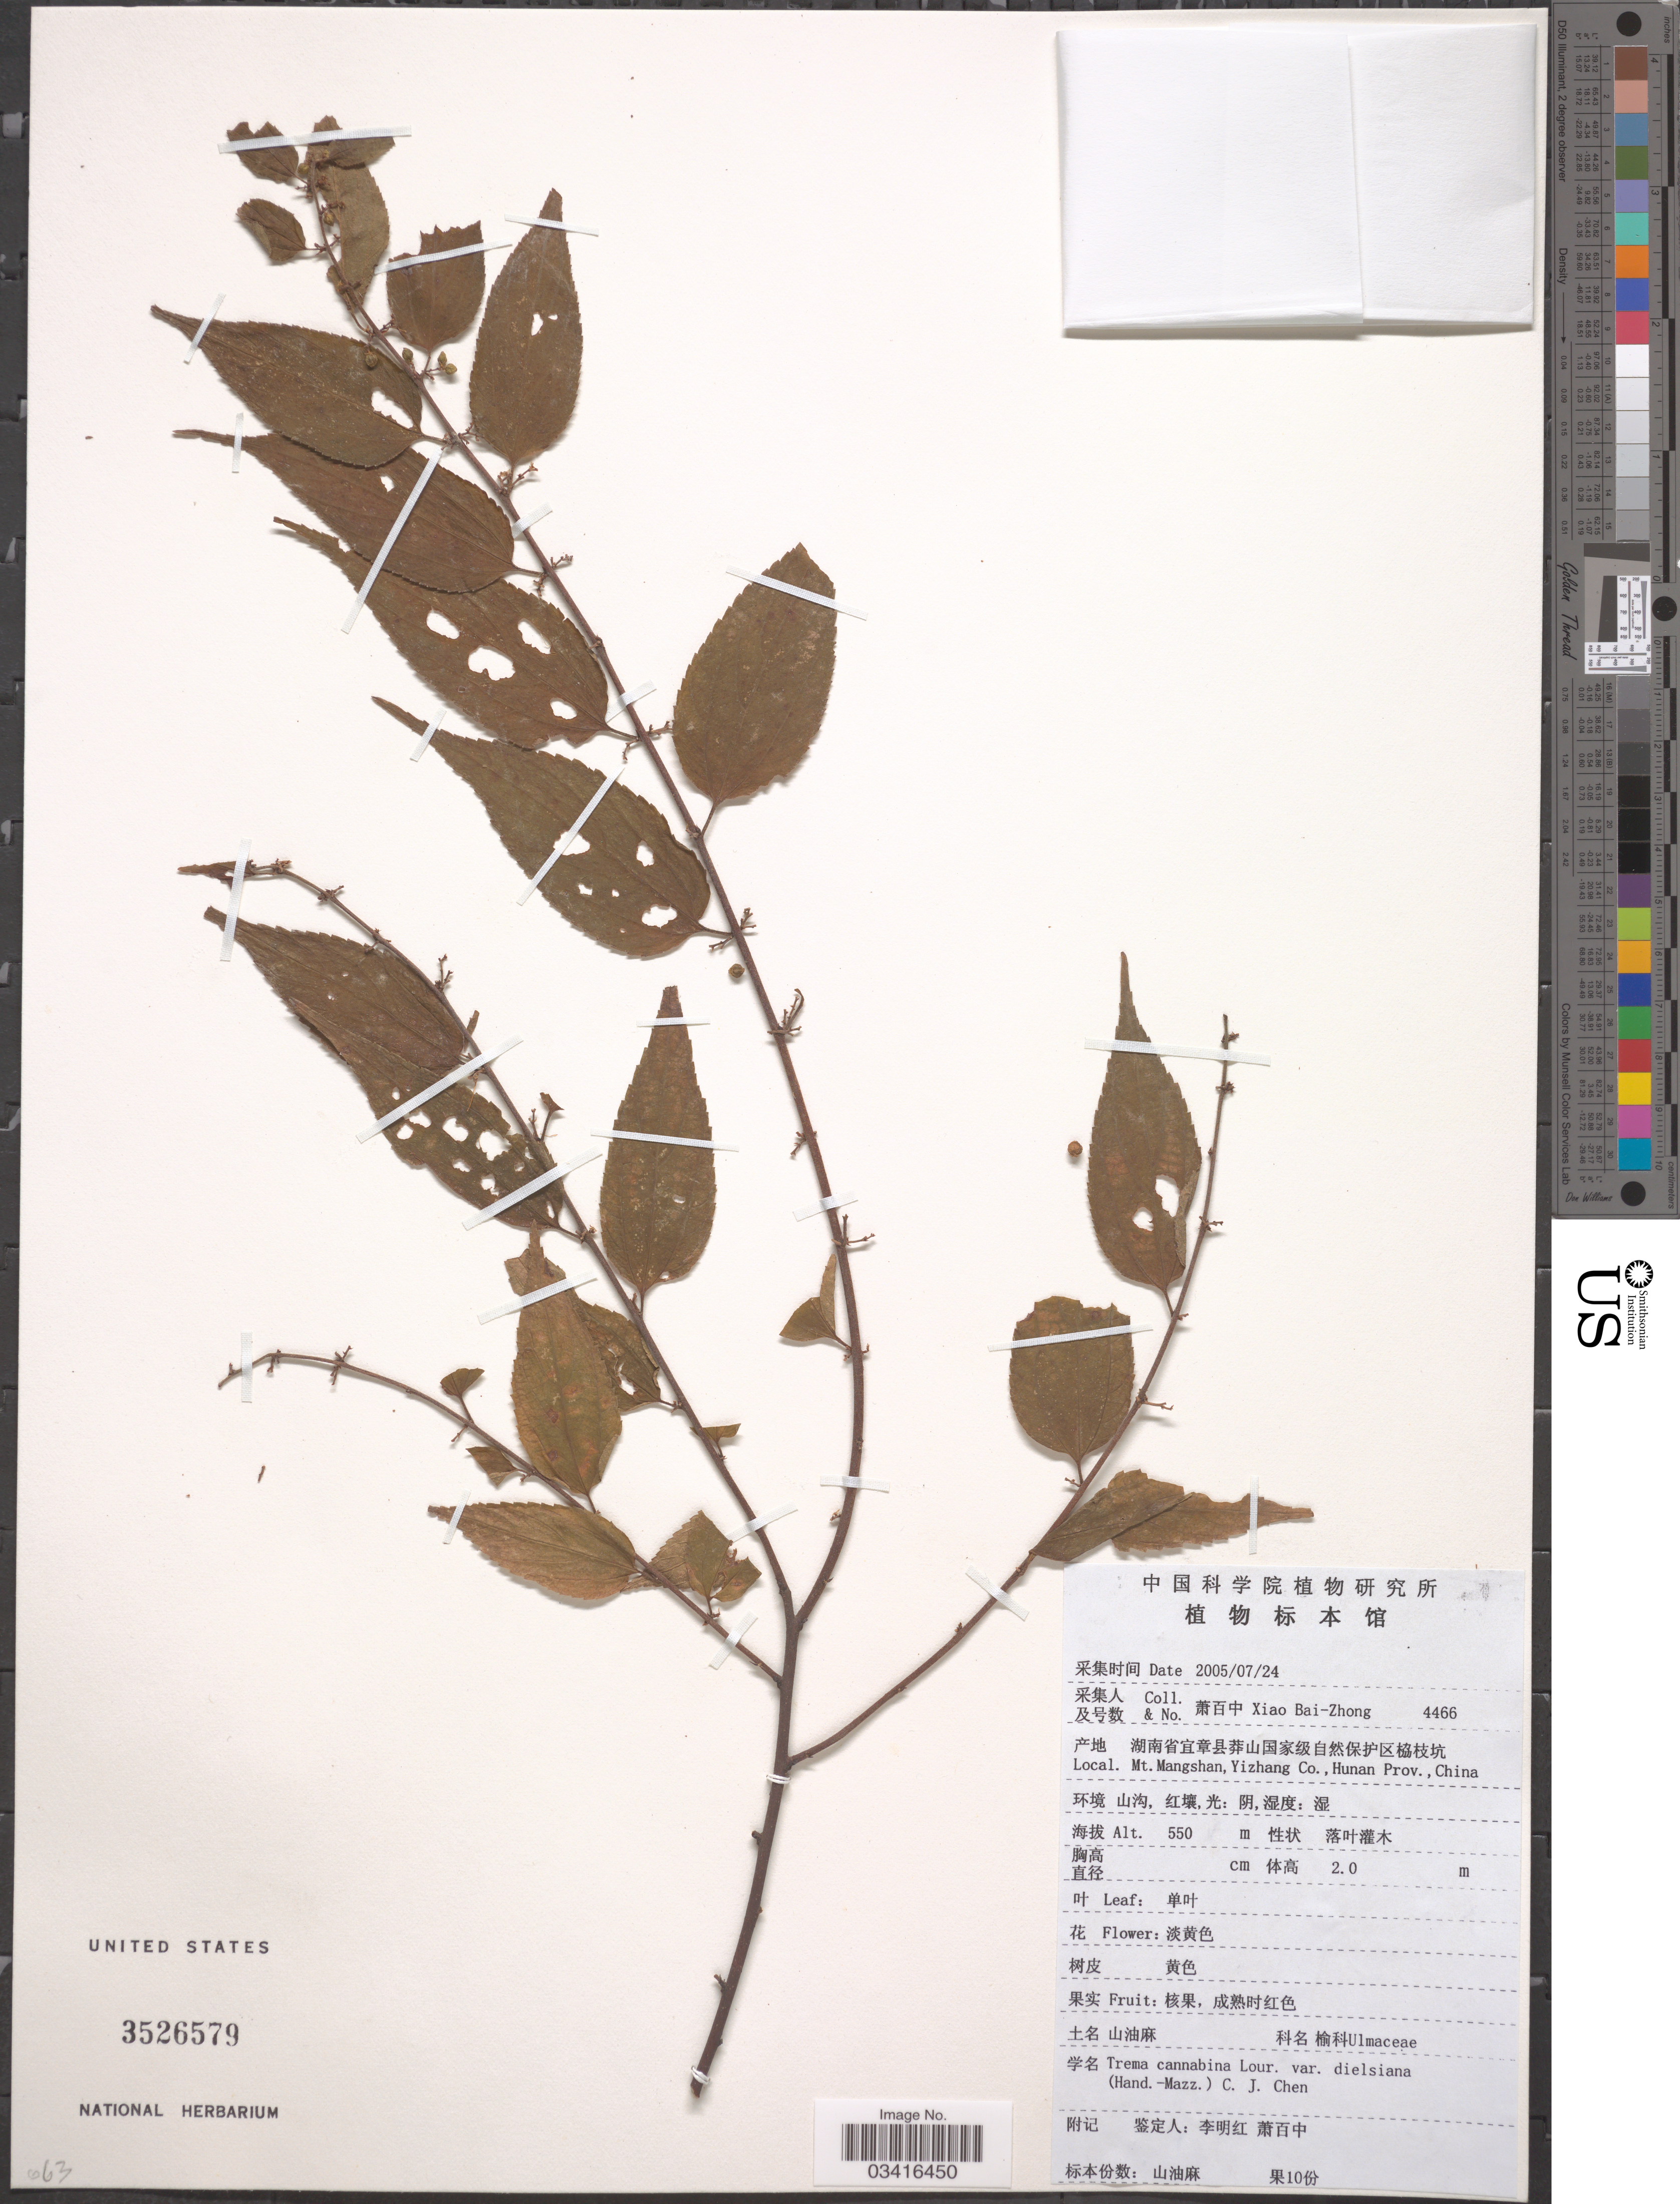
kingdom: Plantae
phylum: Tracheophyta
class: Magnoliopsida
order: Rosales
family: Cannabaceae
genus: Trema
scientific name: Trema cannabina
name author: Lour.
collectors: B. Z. Xiao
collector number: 4466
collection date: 2005-07-24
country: China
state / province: Hunan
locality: Mt. Mangshan, Yizhang Co.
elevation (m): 550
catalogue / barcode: US 3526579